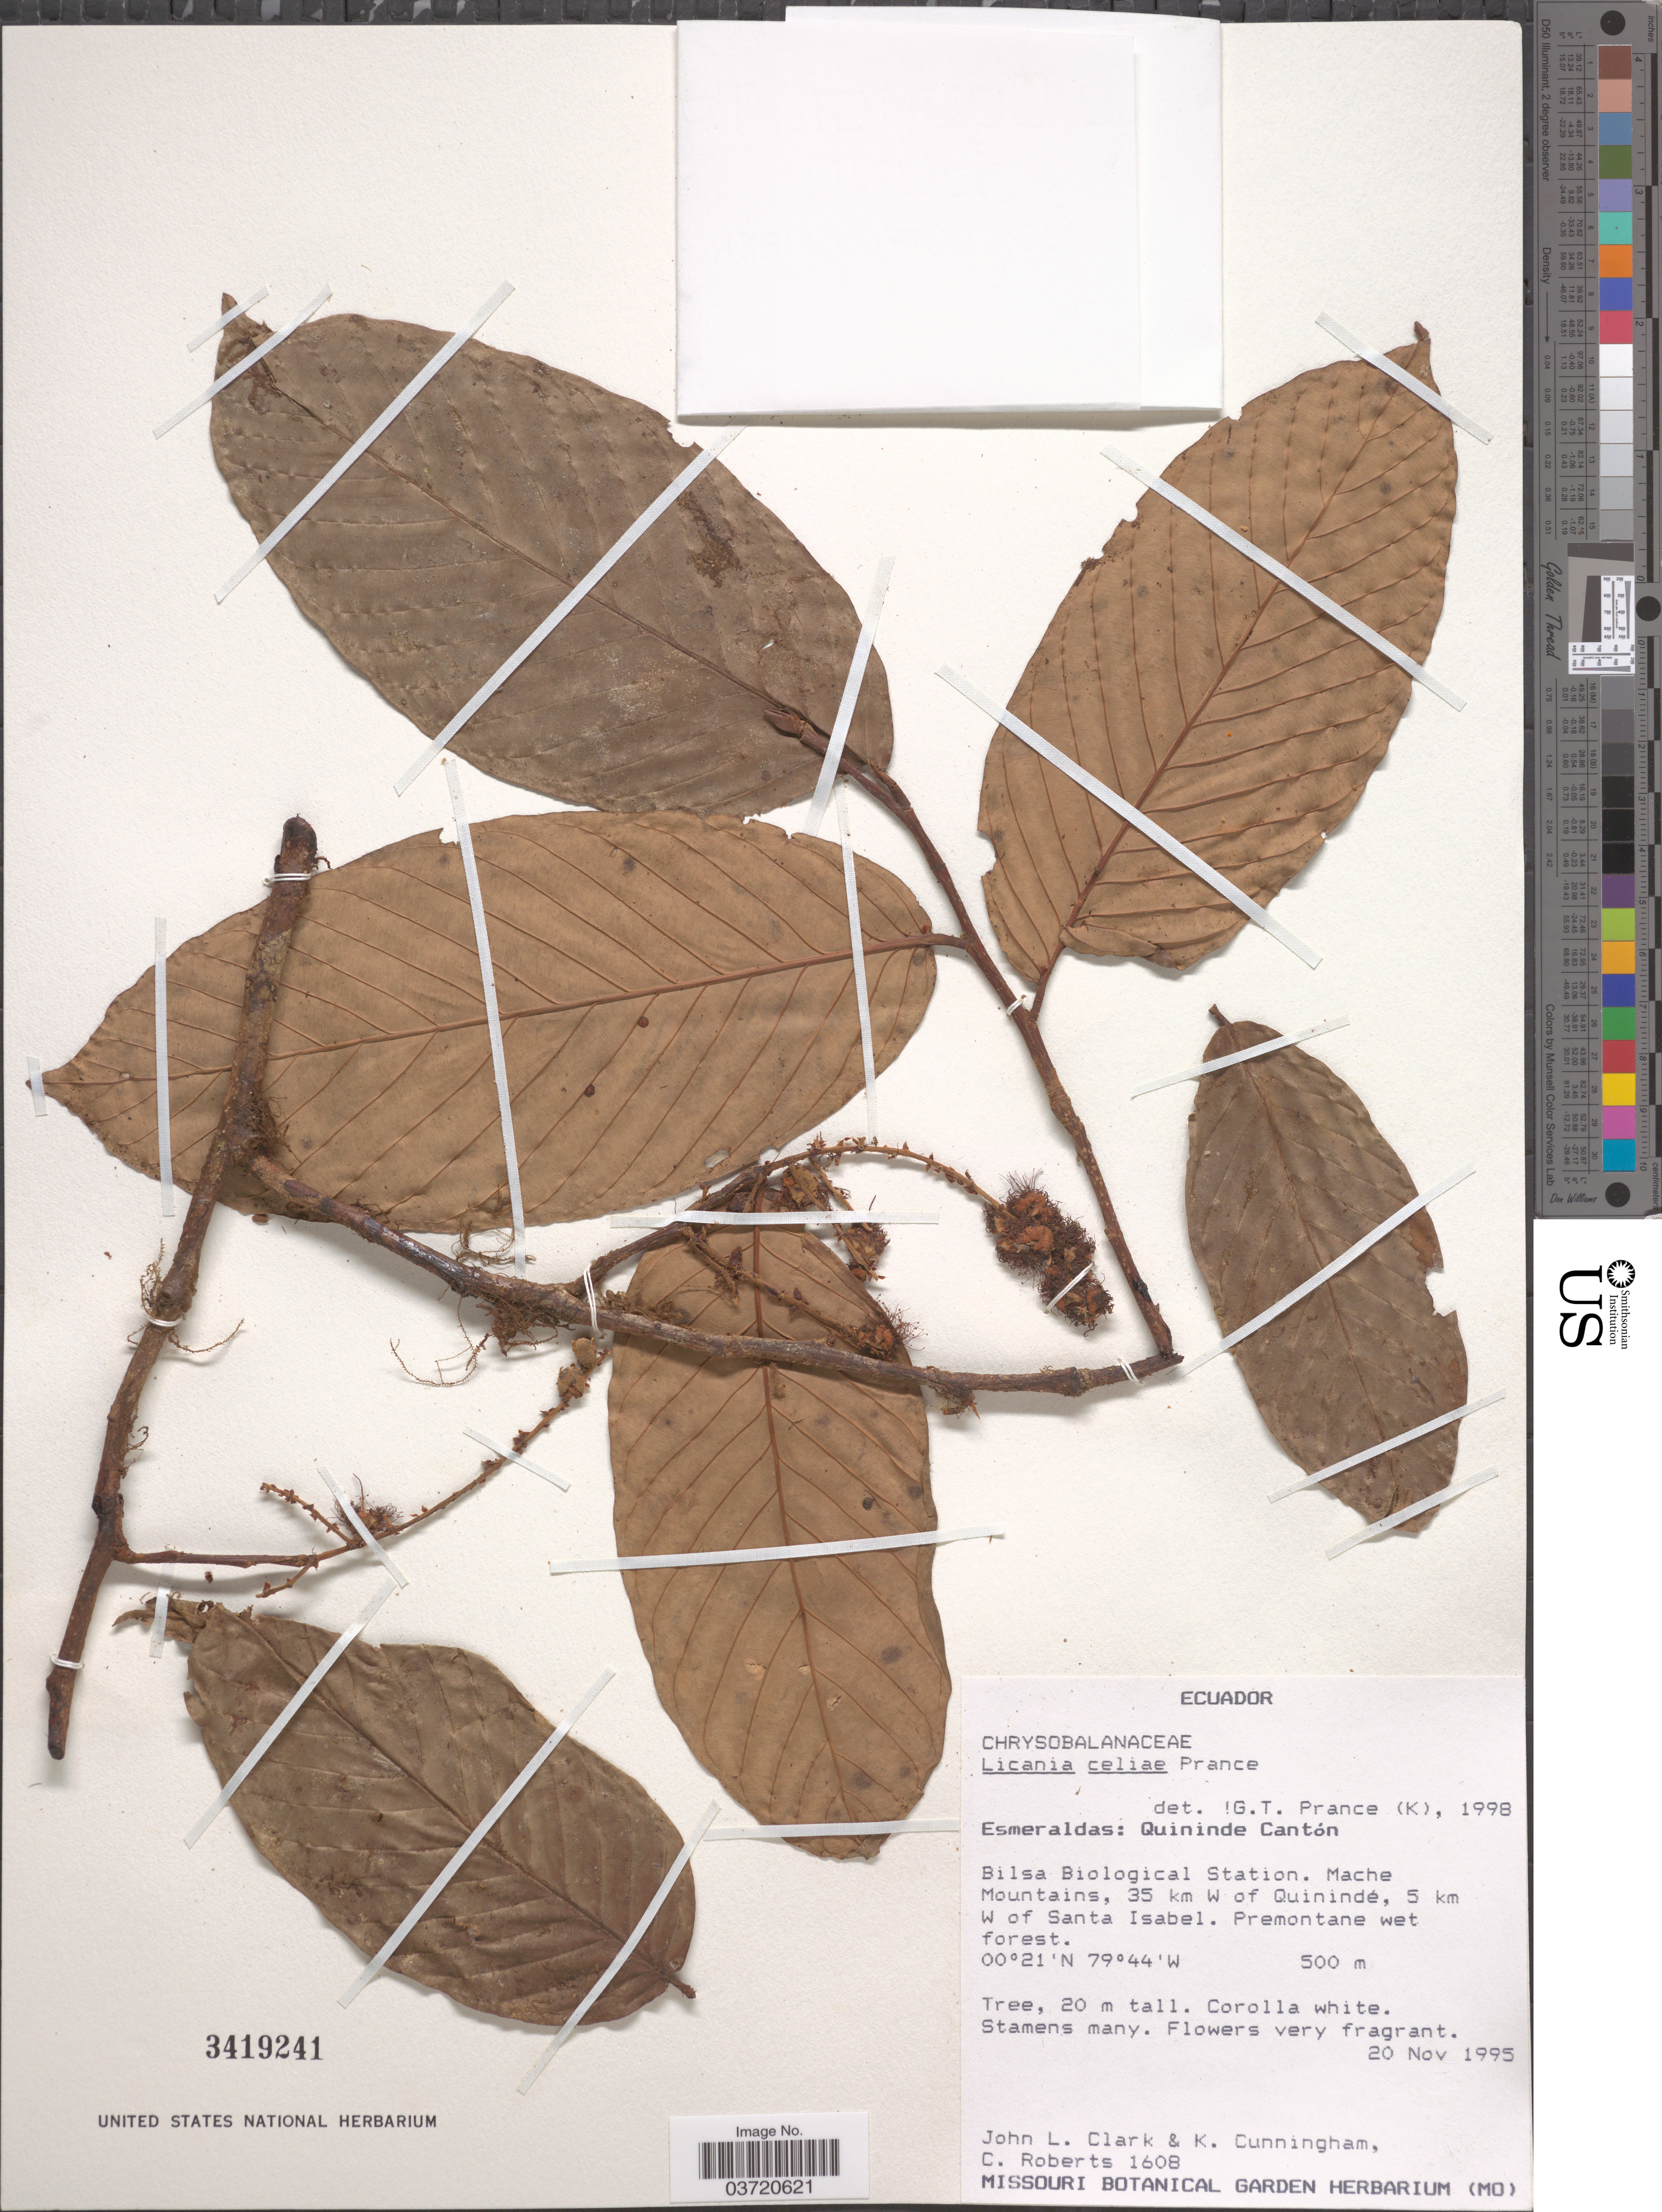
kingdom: Plantae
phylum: Tracheophyta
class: Magnoliopsida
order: Malpighiales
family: Chrysobalanaceae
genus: Moquilea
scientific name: Moquilea celiae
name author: (Prance) Sothers & Prance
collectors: J. L. Clark, K. Cunningham & C. Roberts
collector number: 1608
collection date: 1995-11-20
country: Ecuador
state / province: Esmeraldas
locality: Quininde Cantón. Bilsa Biological Station. Mache Mountains, 35 km W of Quinindé, 5 km W of Santa Isabel.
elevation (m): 500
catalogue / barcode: US 3419241